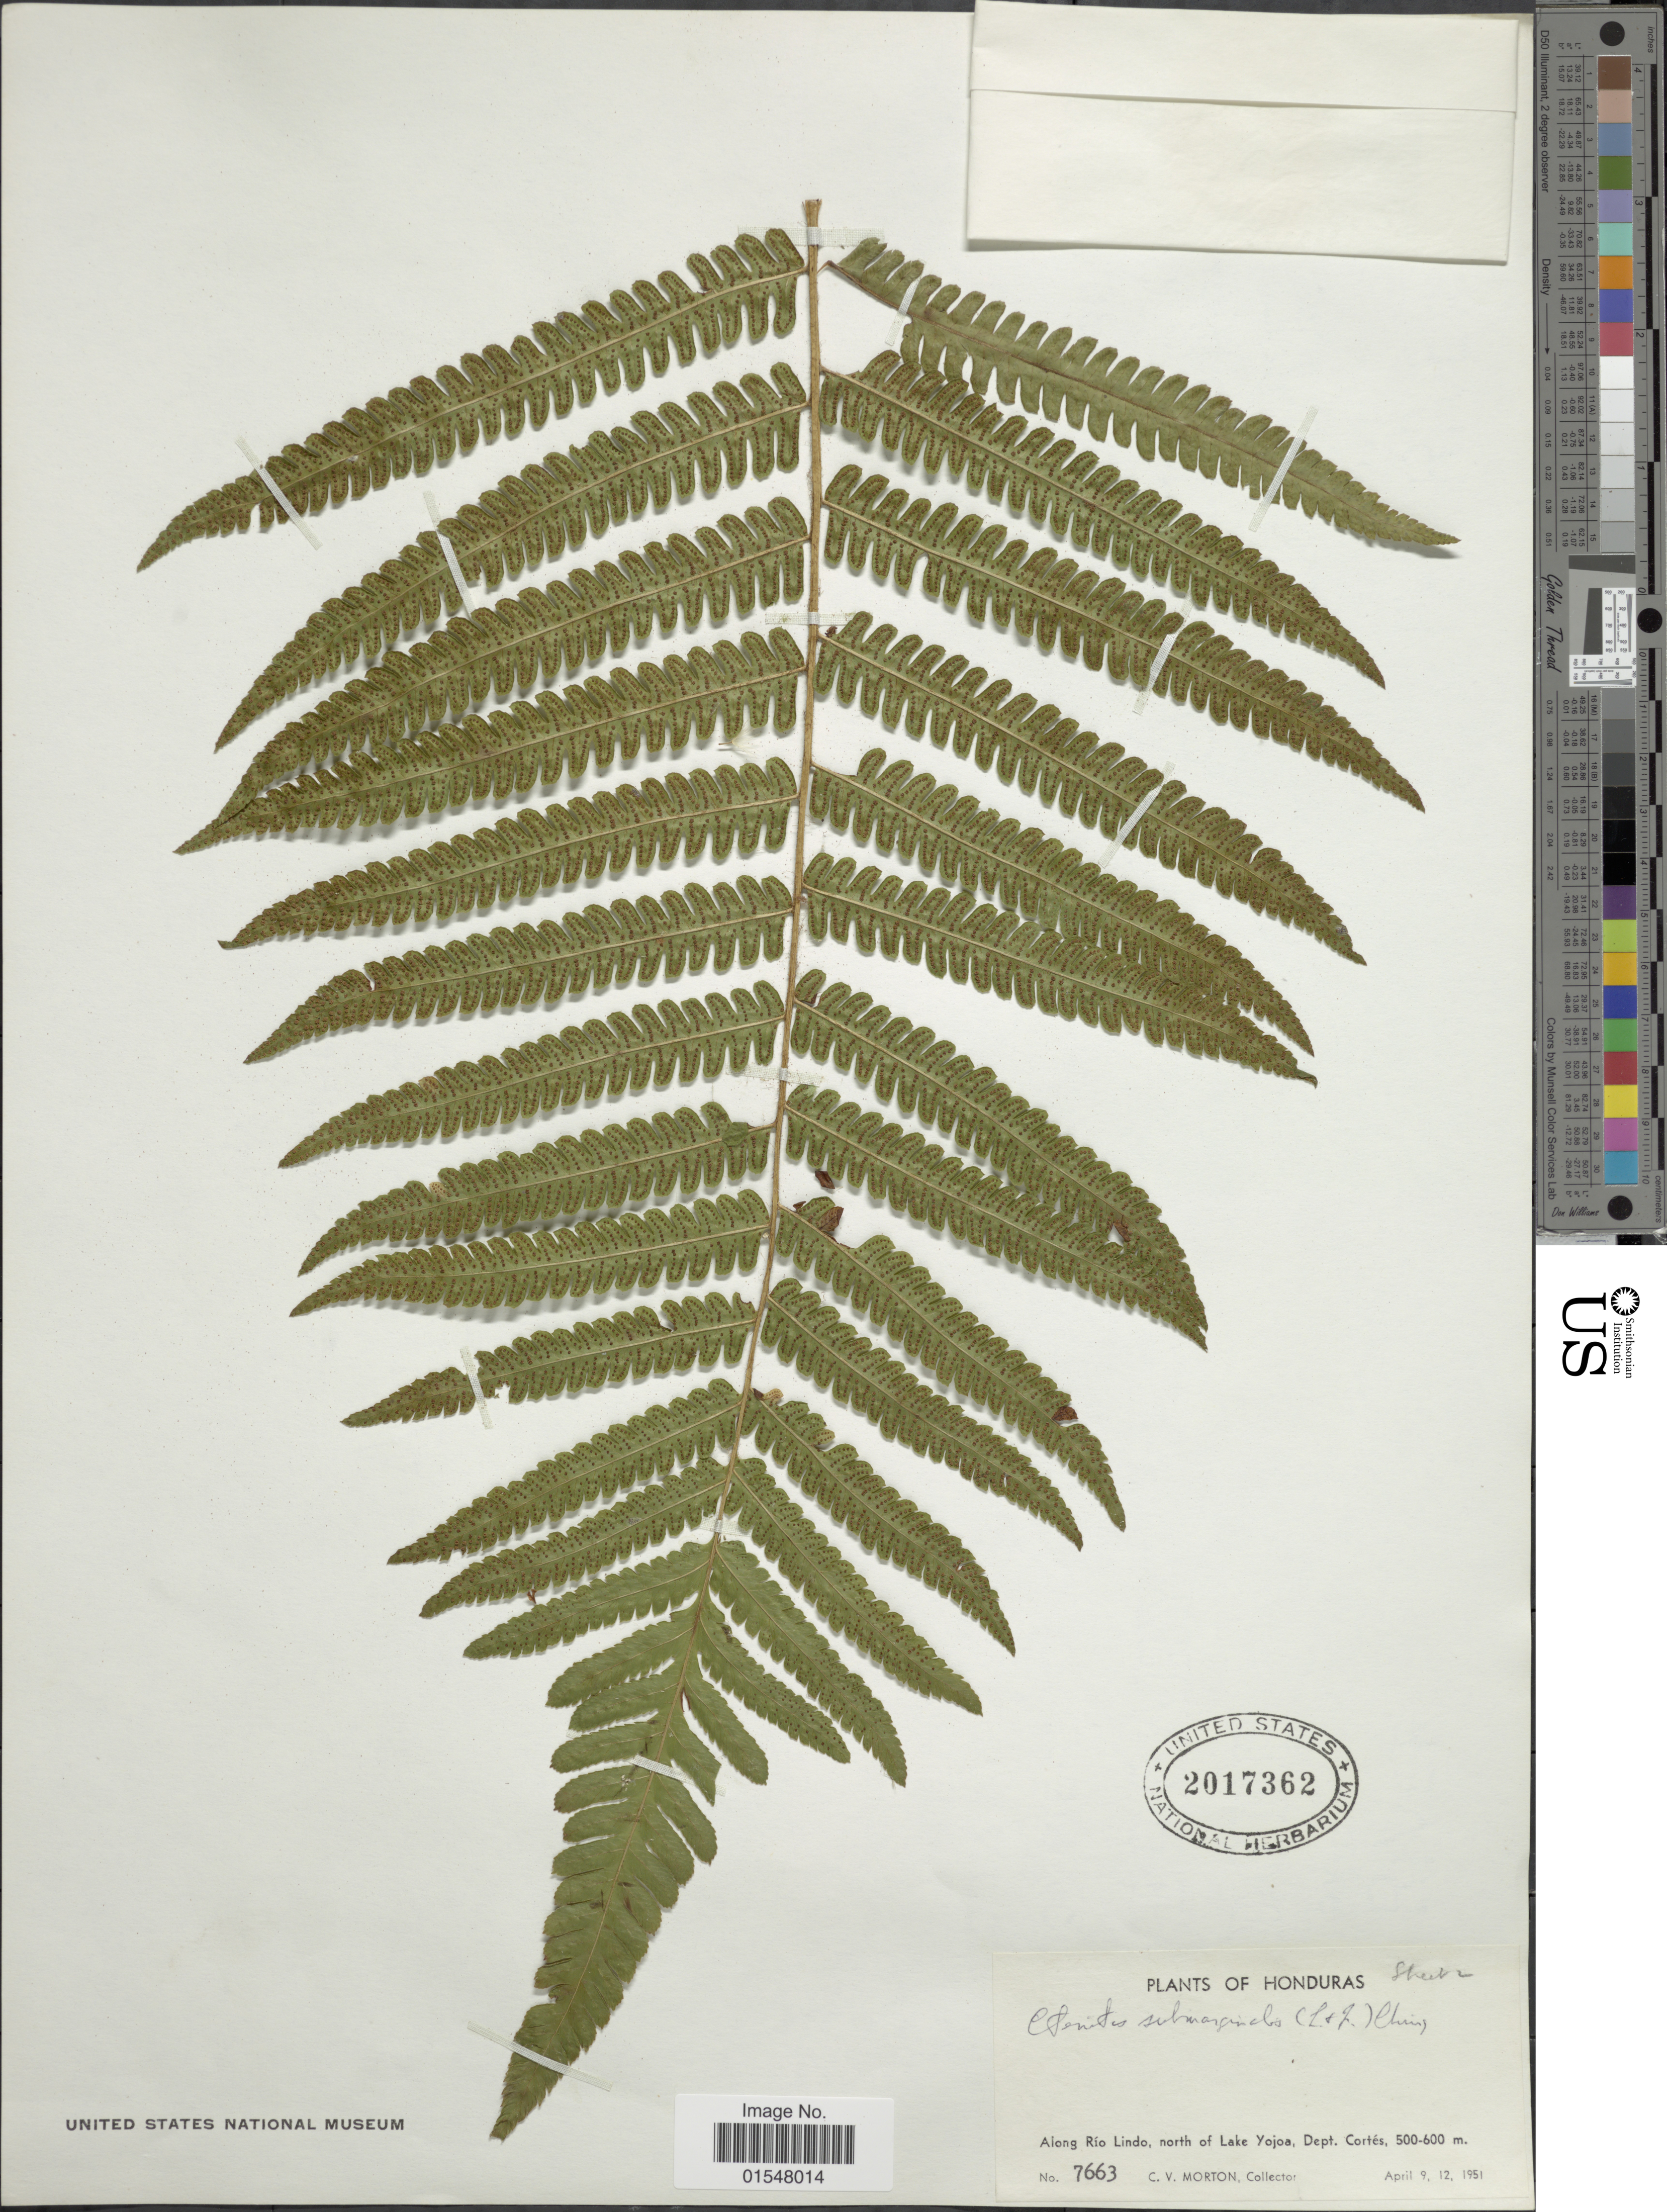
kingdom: Plantae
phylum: Tracheophyta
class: Polypodiopsida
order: Polypodiales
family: Dryopteridaceae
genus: Ctenitis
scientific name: Ctenitis submarginalis f. caripensis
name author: (Humb. & Bonpl. ex Willd.) Lellinger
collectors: C. V. Morton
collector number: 7663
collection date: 1951-04-09/1951-04-12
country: Honduras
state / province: Cortés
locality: Along Río Lindo, north of Lake Yojoa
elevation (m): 500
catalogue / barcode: US 2017362